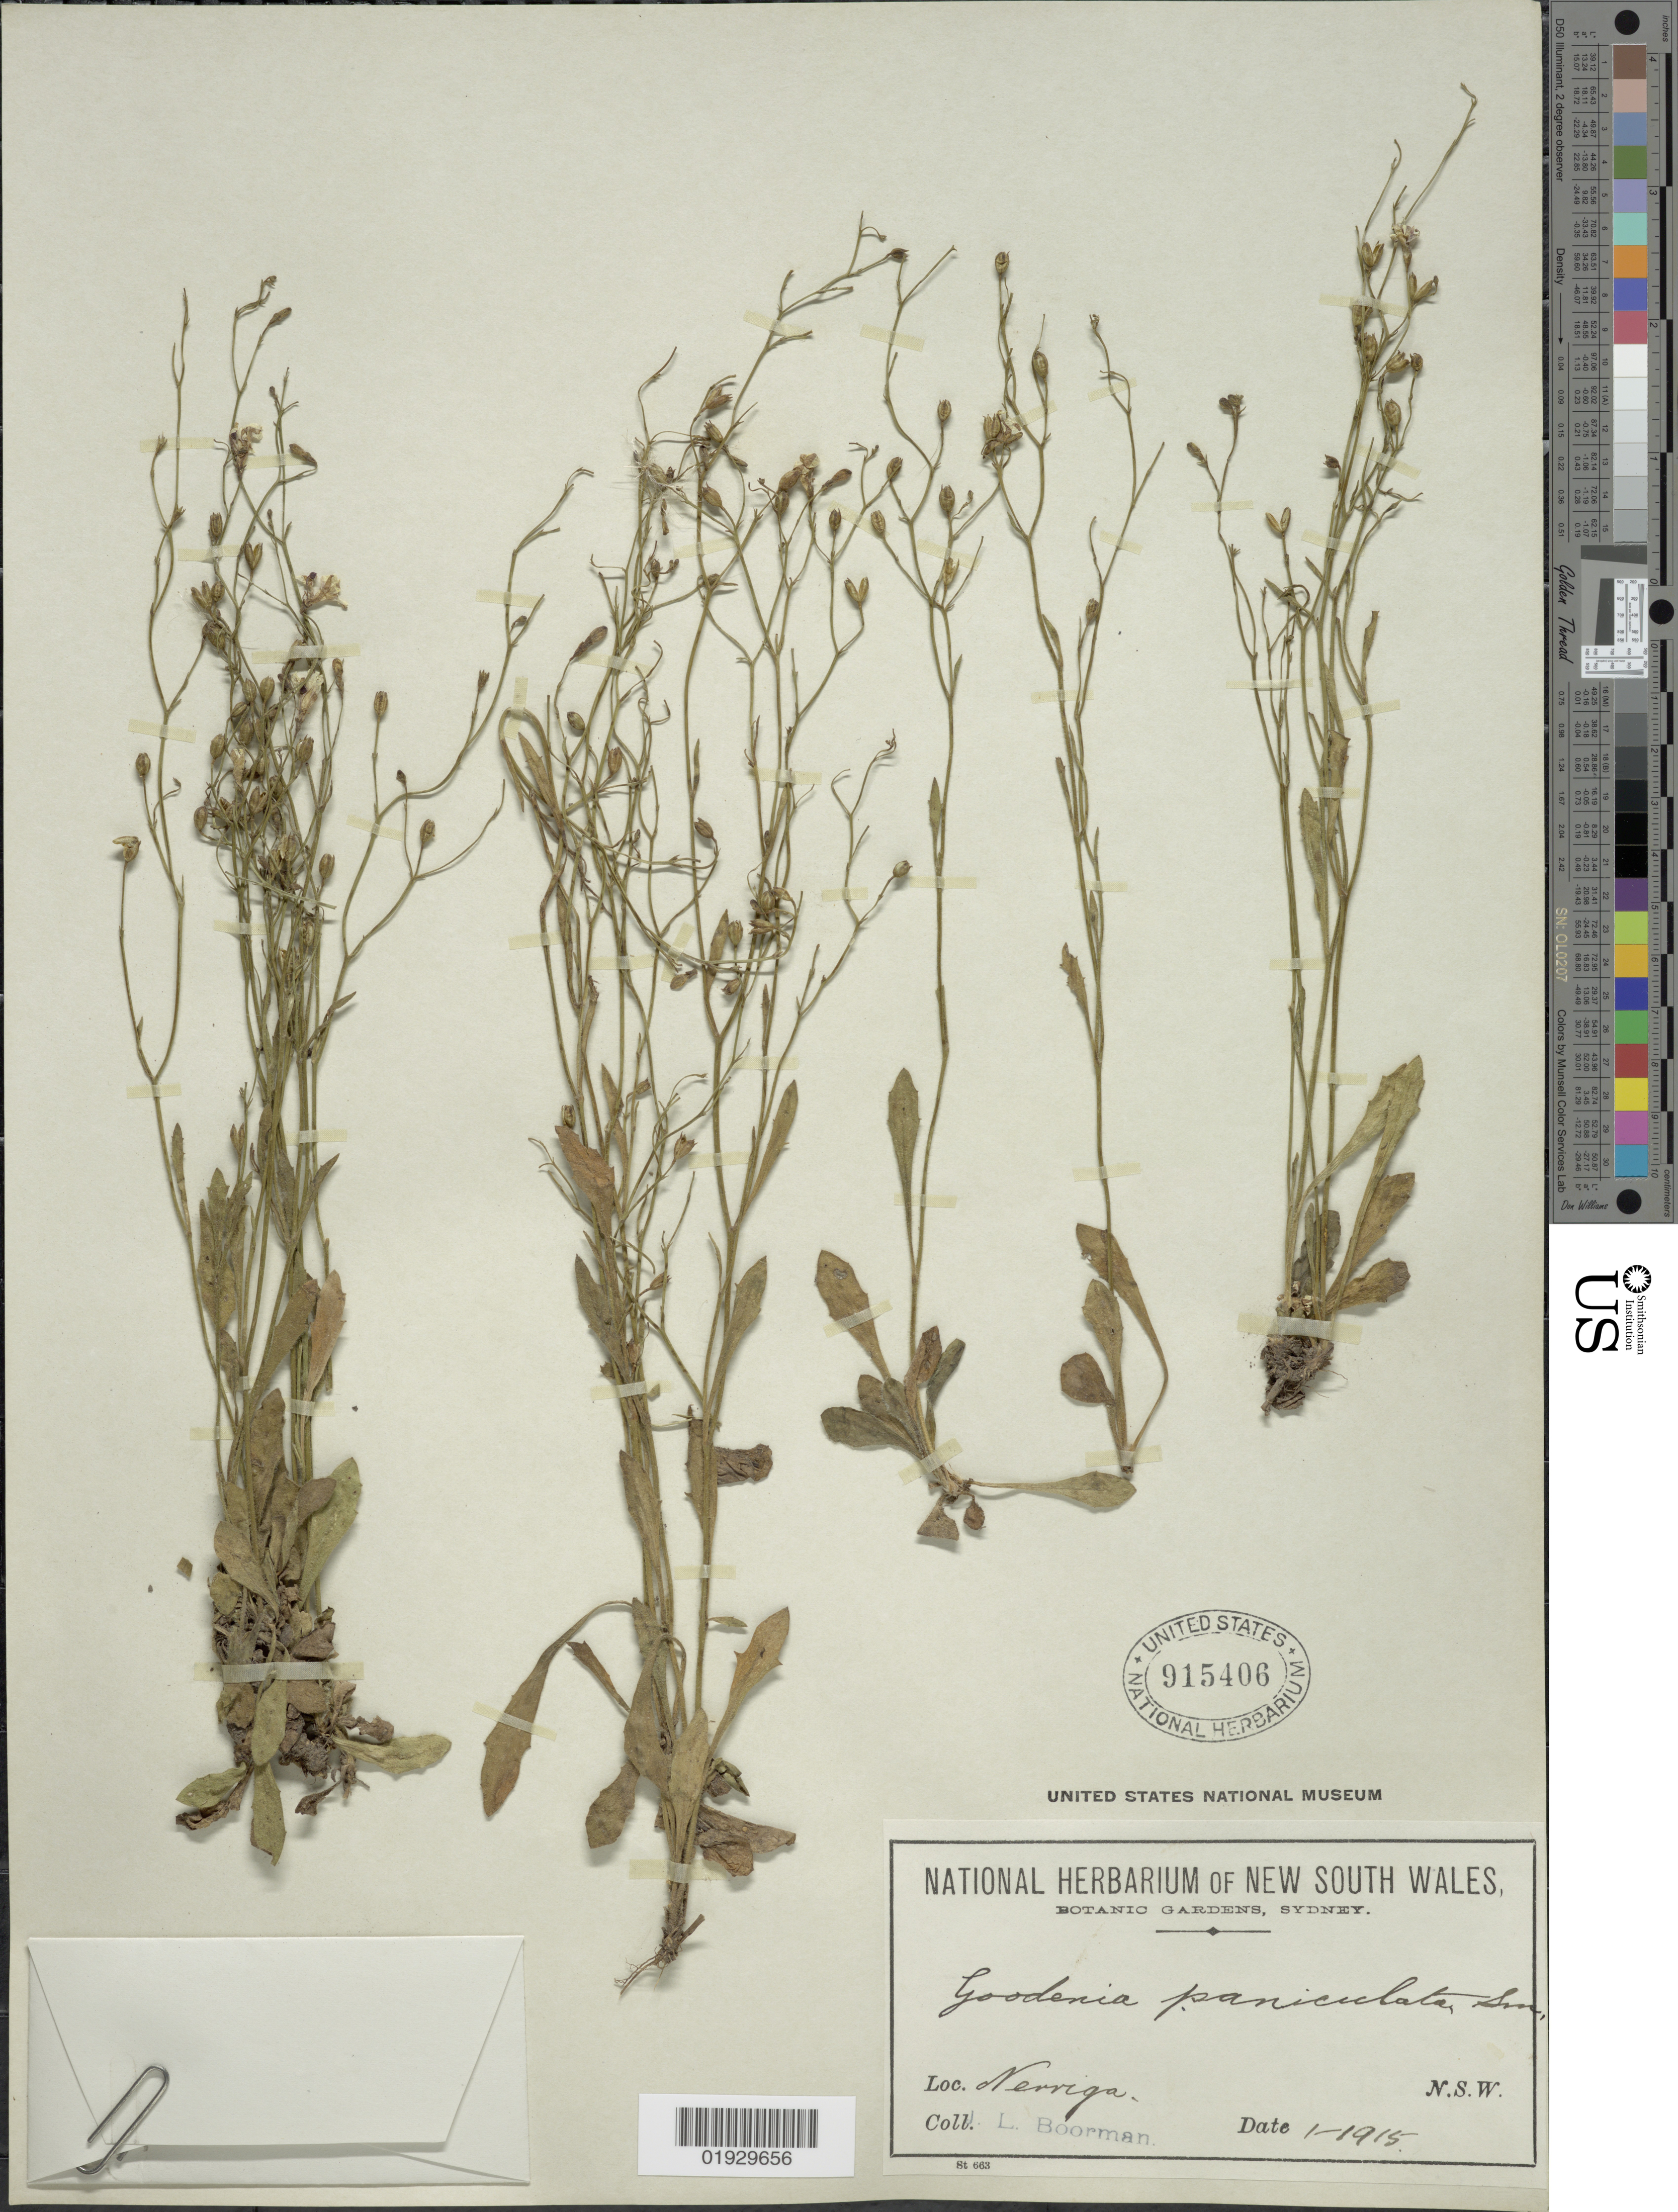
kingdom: Plantae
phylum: Tracheophyta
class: Magnoliopsida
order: Asterales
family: Goodeniaceae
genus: Goodenia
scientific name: Goodenia paniculata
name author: L.S. Sm.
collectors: J. Boorman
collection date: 1915-01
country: Australia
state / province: New South Wales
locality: Nerriga, N.S.W.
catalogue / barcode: US 915406